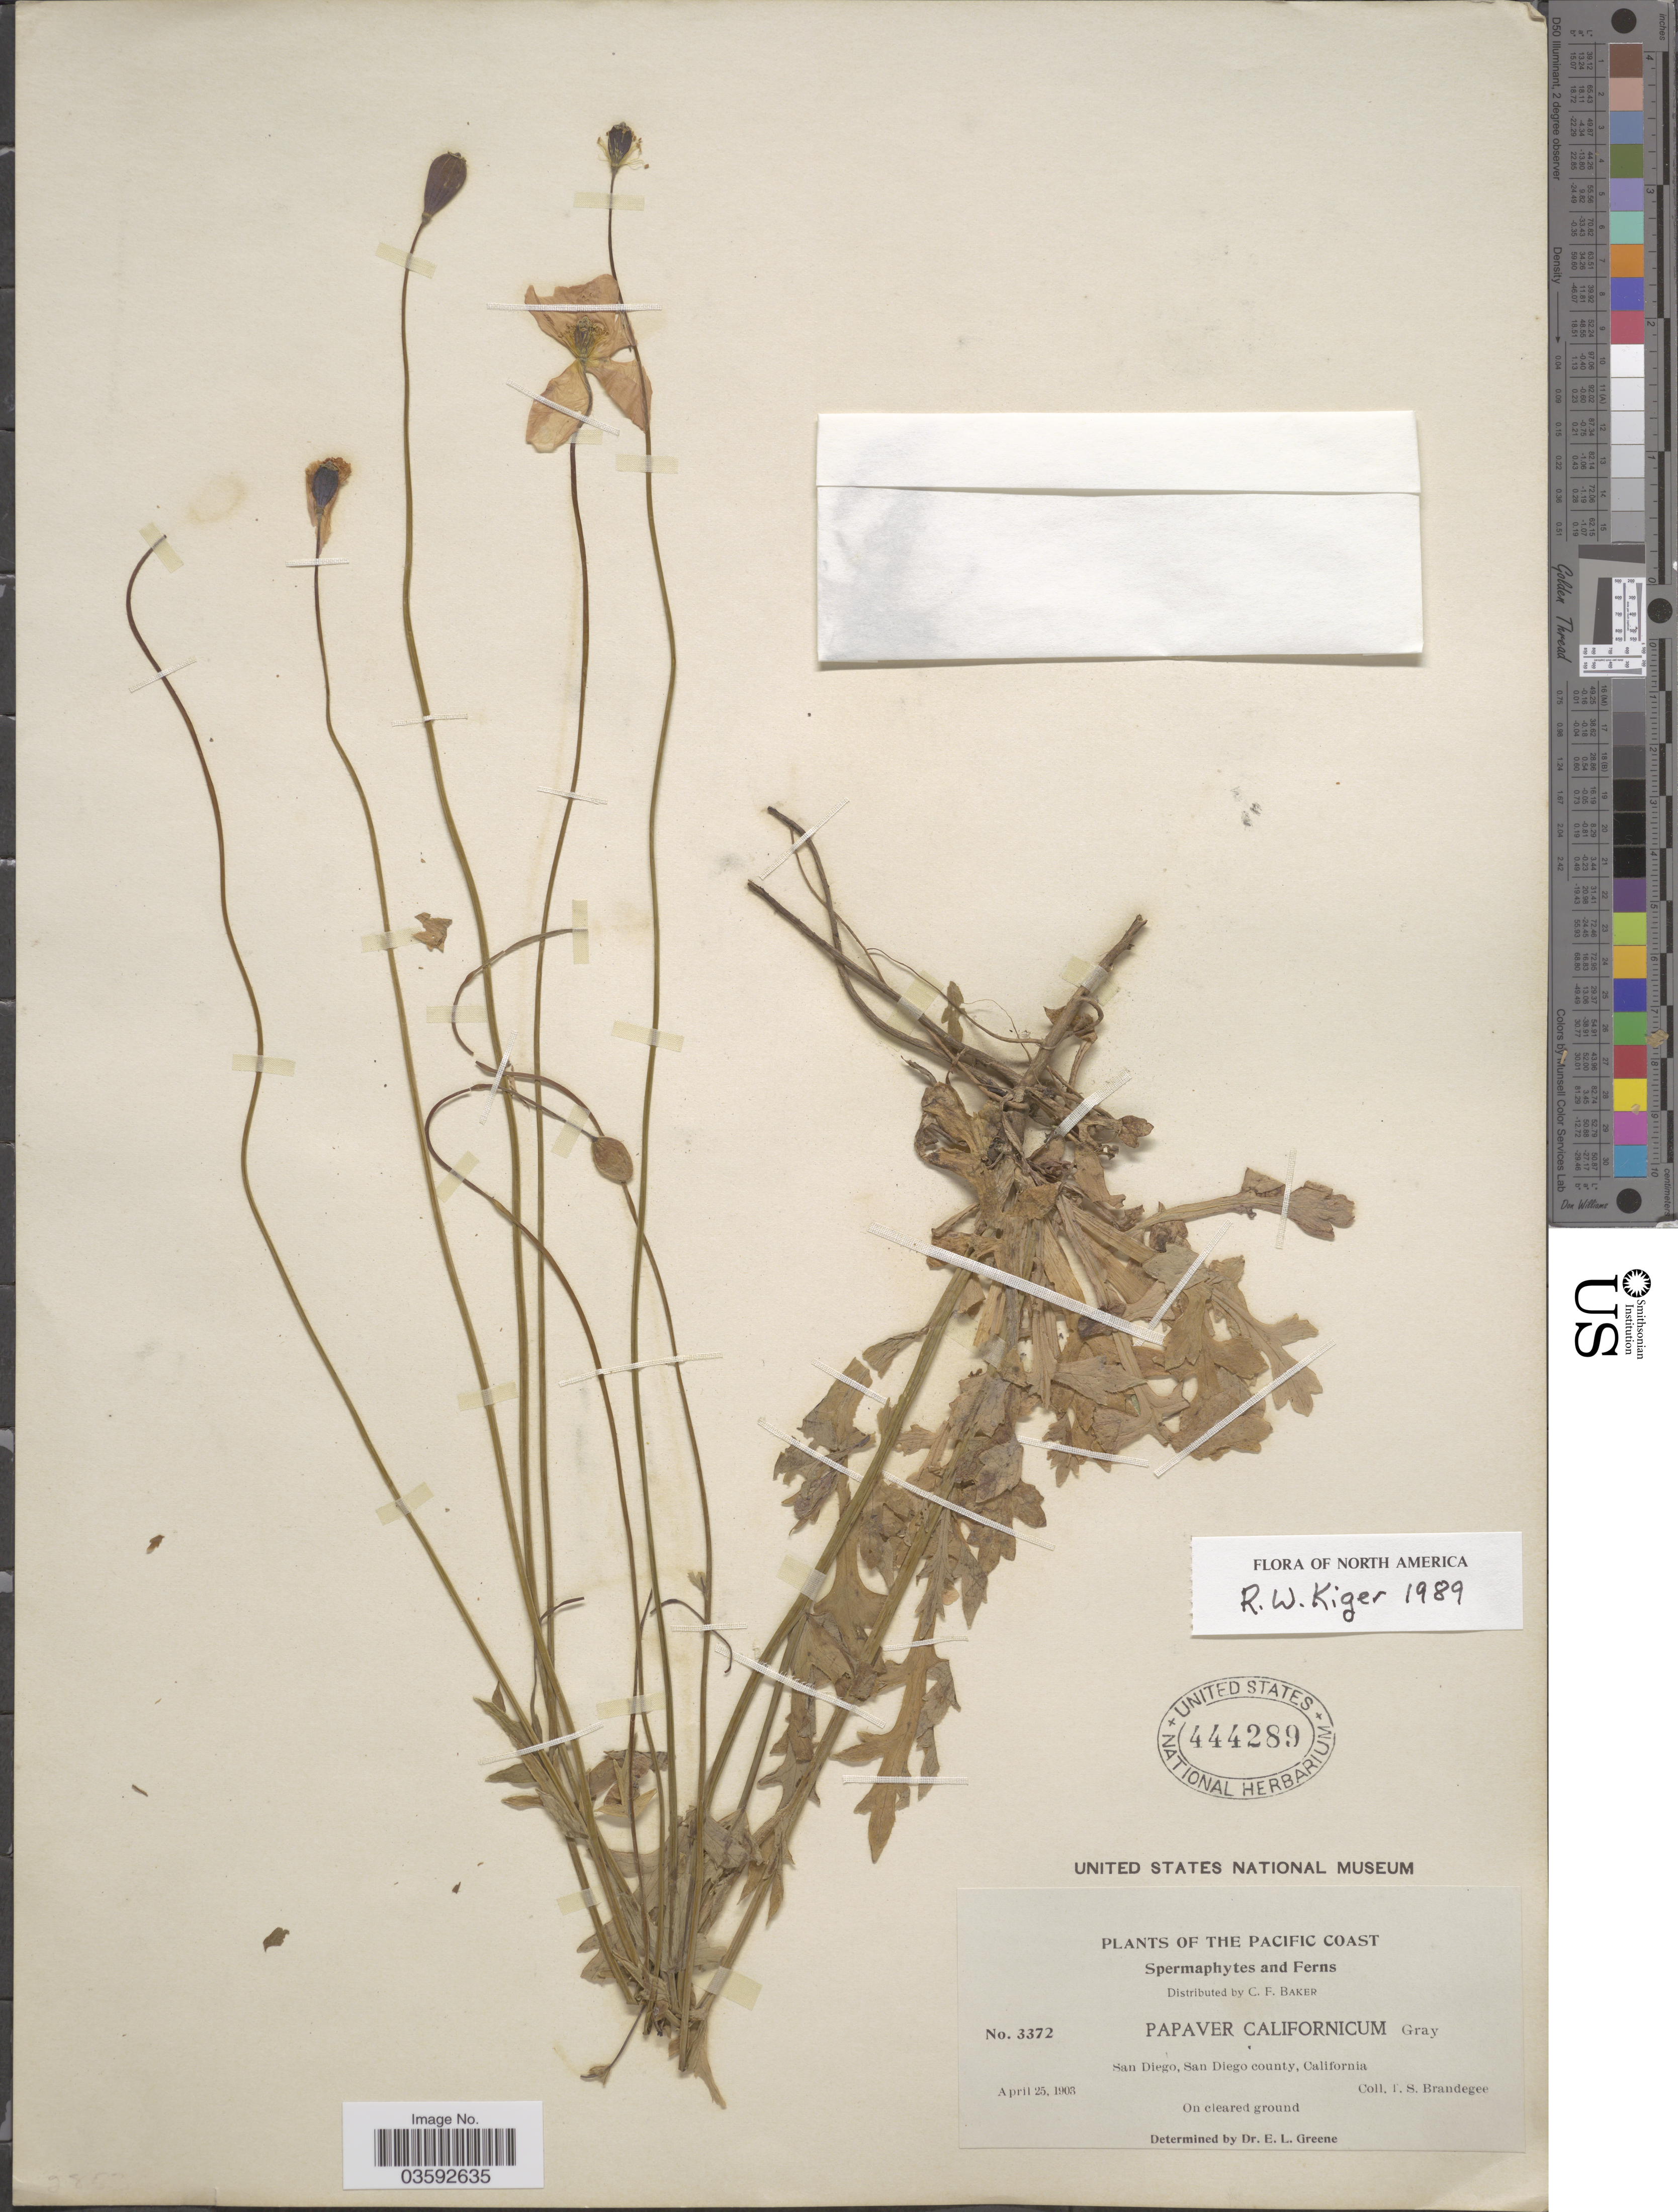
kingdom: Plantae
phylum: Tracheophyta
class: Magnoliopsida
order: Ranunculales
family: Papaveraceae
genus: Papaver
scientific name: Papaver californicum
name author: A. Gray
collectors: T. S. Brandegee (herbarium)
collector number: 3372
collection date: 1903-04-25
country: United States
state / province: California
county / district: San Diego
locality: The Pacific Coast. San Diego, San Diego county.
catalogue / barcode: US 444289